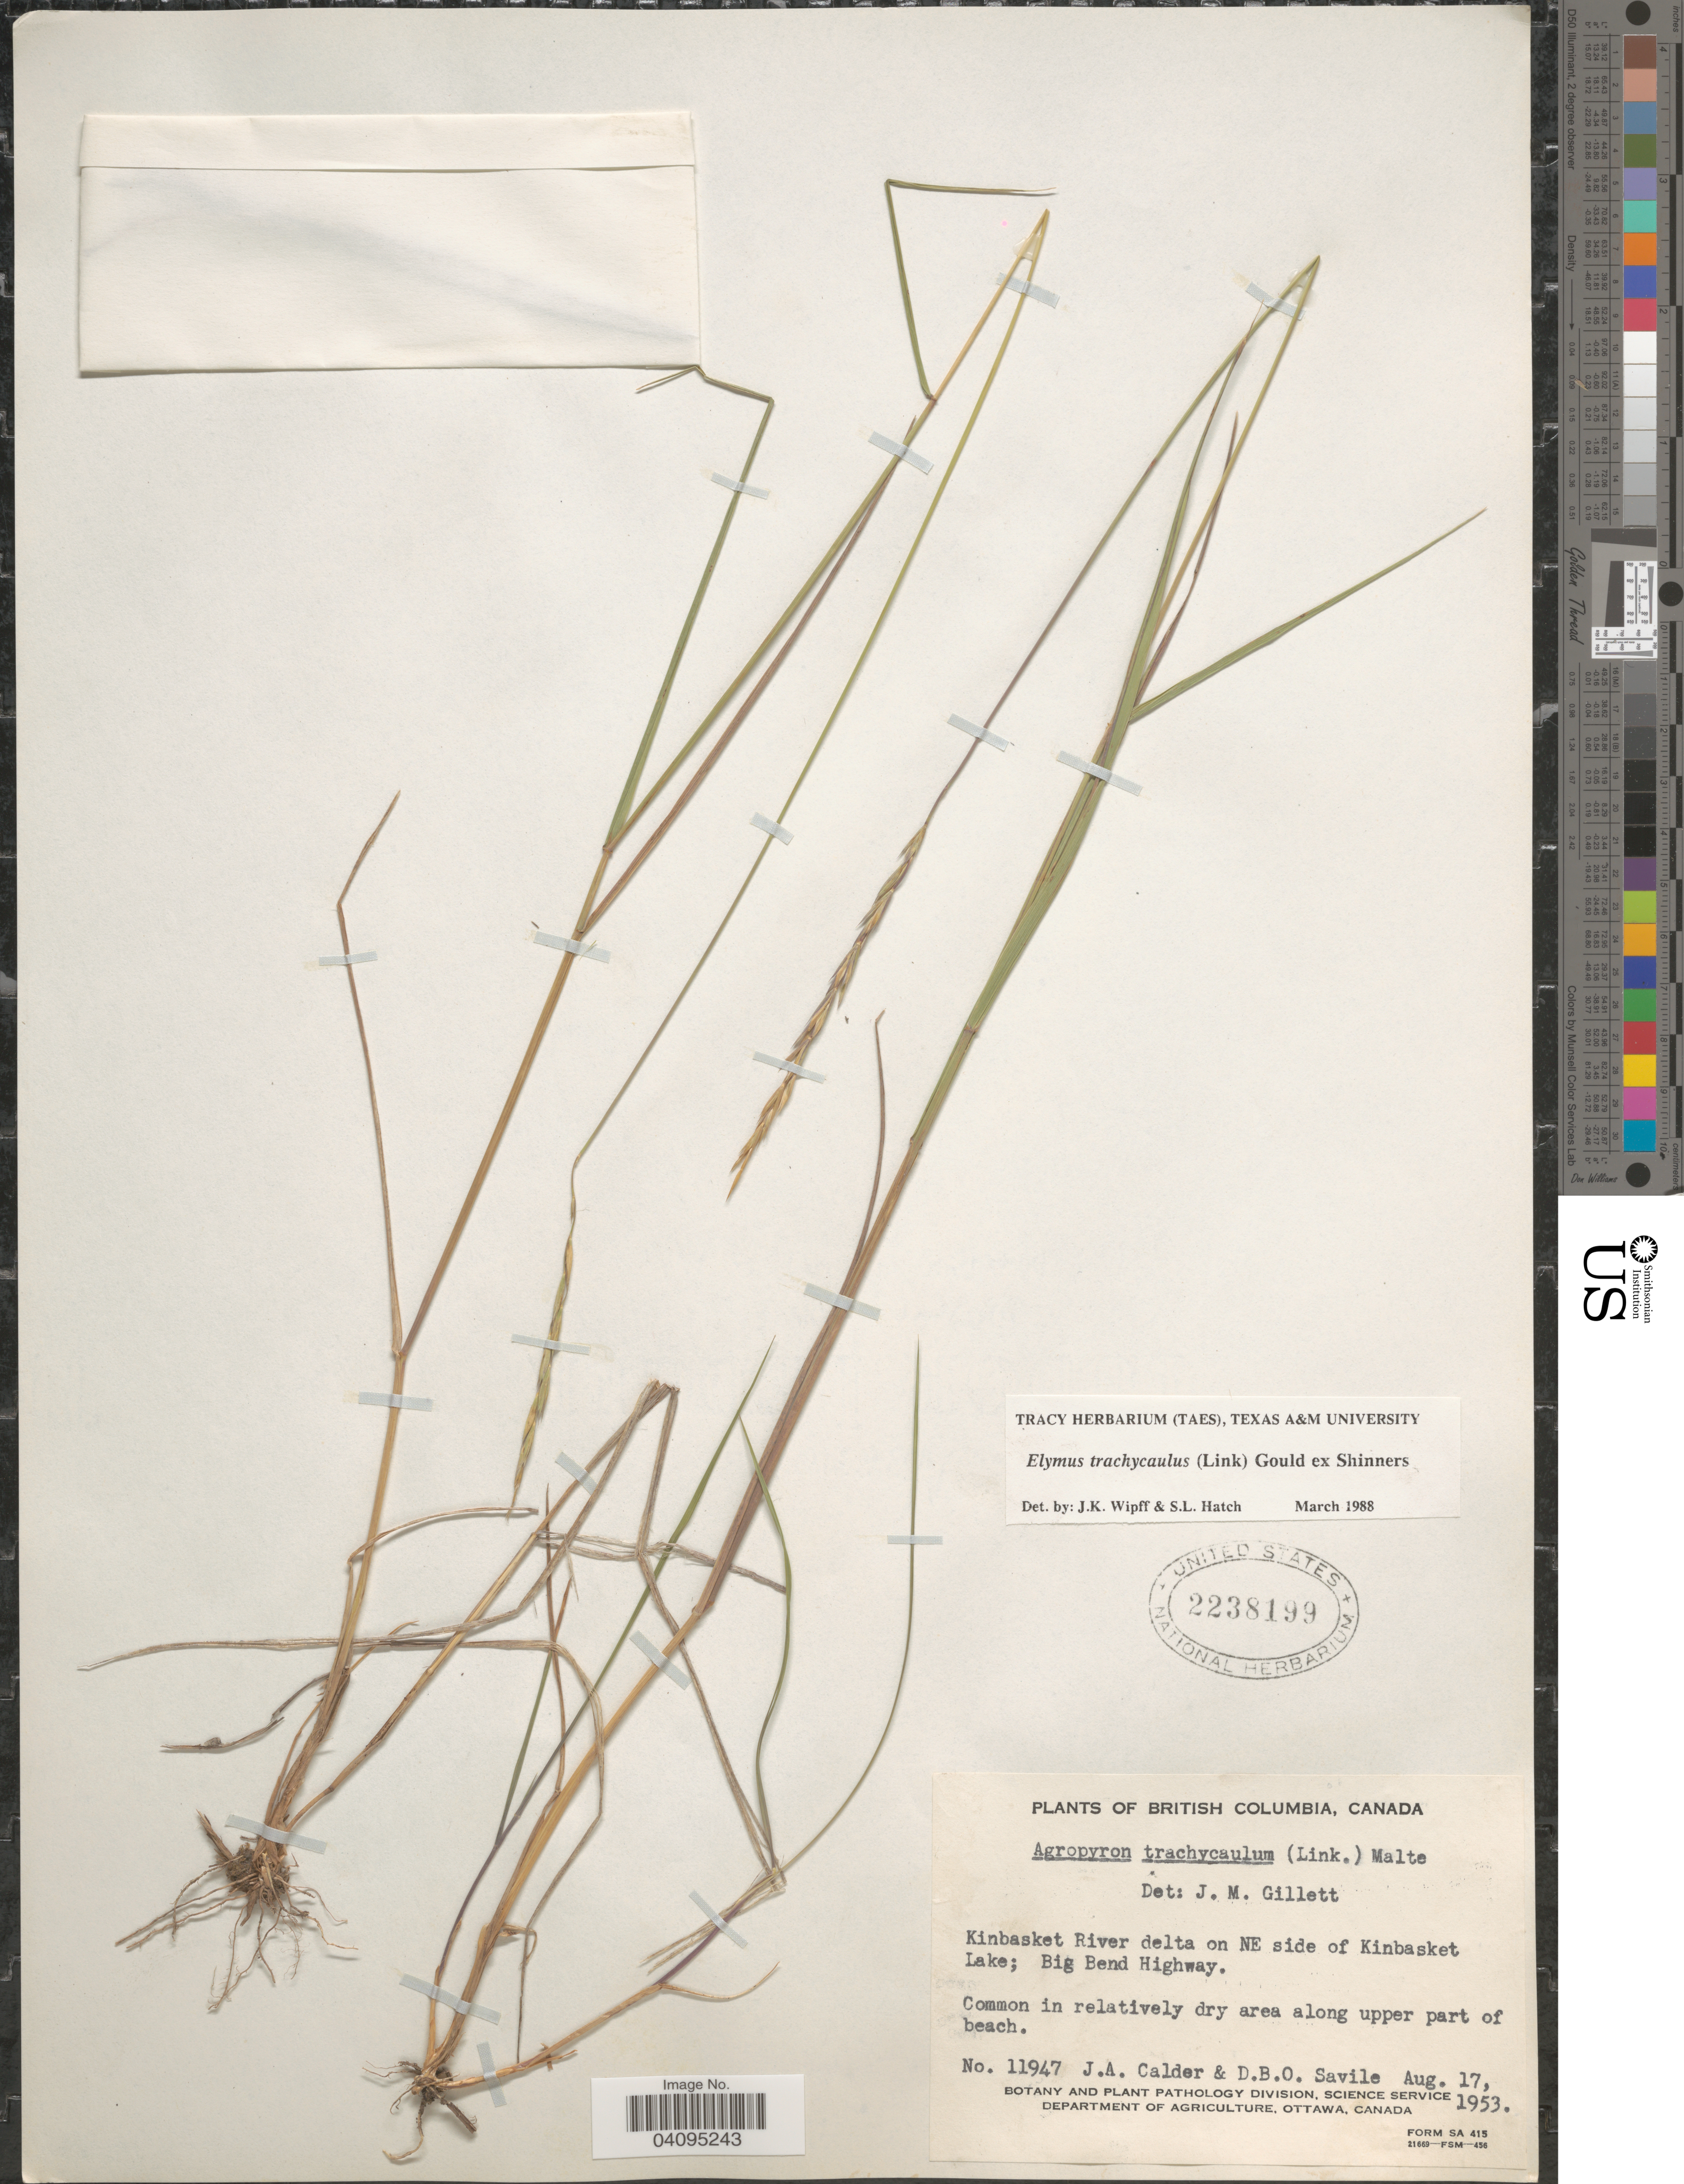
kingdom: Plantae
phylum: Tracheophyta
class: Liliopsida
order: Poales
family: Poaceae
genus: Elymus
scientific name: Elymus trachycaulus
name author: (Link) Gould ex Shinners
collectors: J. A. Calder & D. Savile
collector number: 11947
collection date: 1953-08-17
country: Canada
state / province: British Columbia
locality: Kinbasket River delta on NE side of Kinbasket Lake; Big Bend Highway.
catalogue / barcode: US 2238199